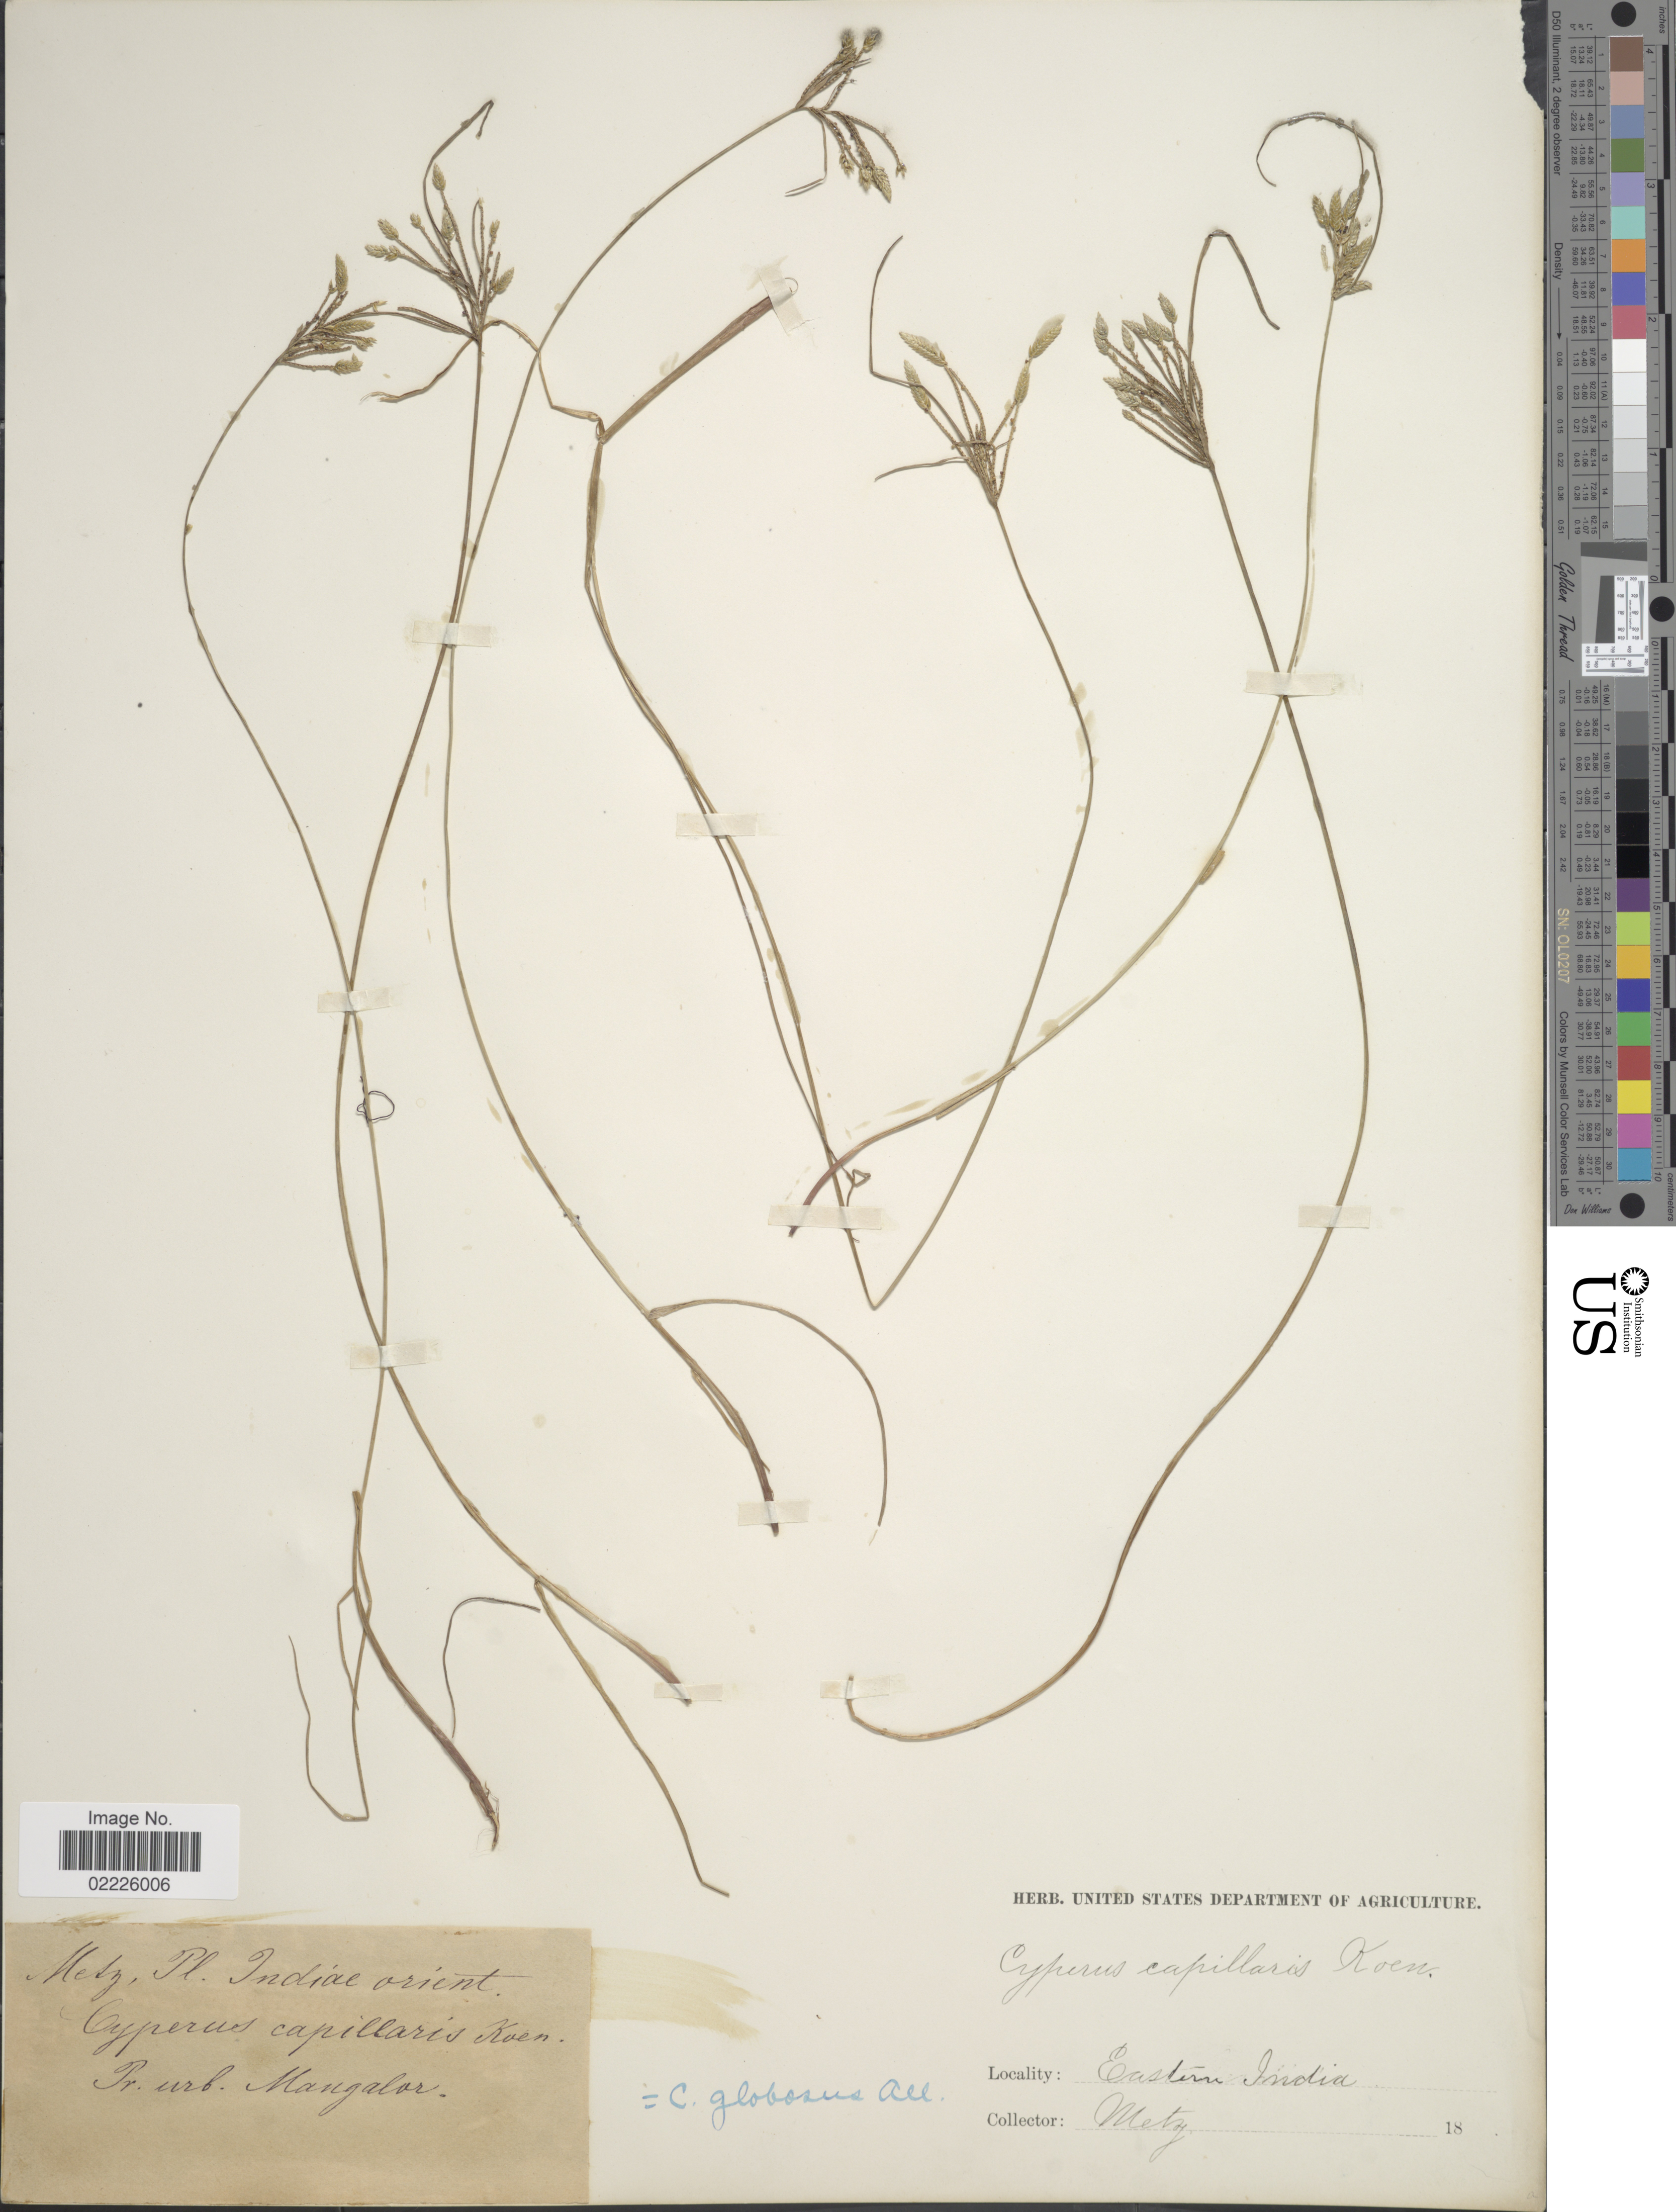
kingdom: Plantae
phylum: Tracheophyta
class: Liliopsida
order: Poales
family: Cyperaceae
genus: Cyperus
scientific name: Cyperus flavidus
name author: Retz.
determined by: Strong, Mark T., (BOT), Smithsonian Institution - National Museum of Natural History (UNITED STATES)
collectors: -. Metz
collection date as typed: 18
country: India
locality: Eastern India